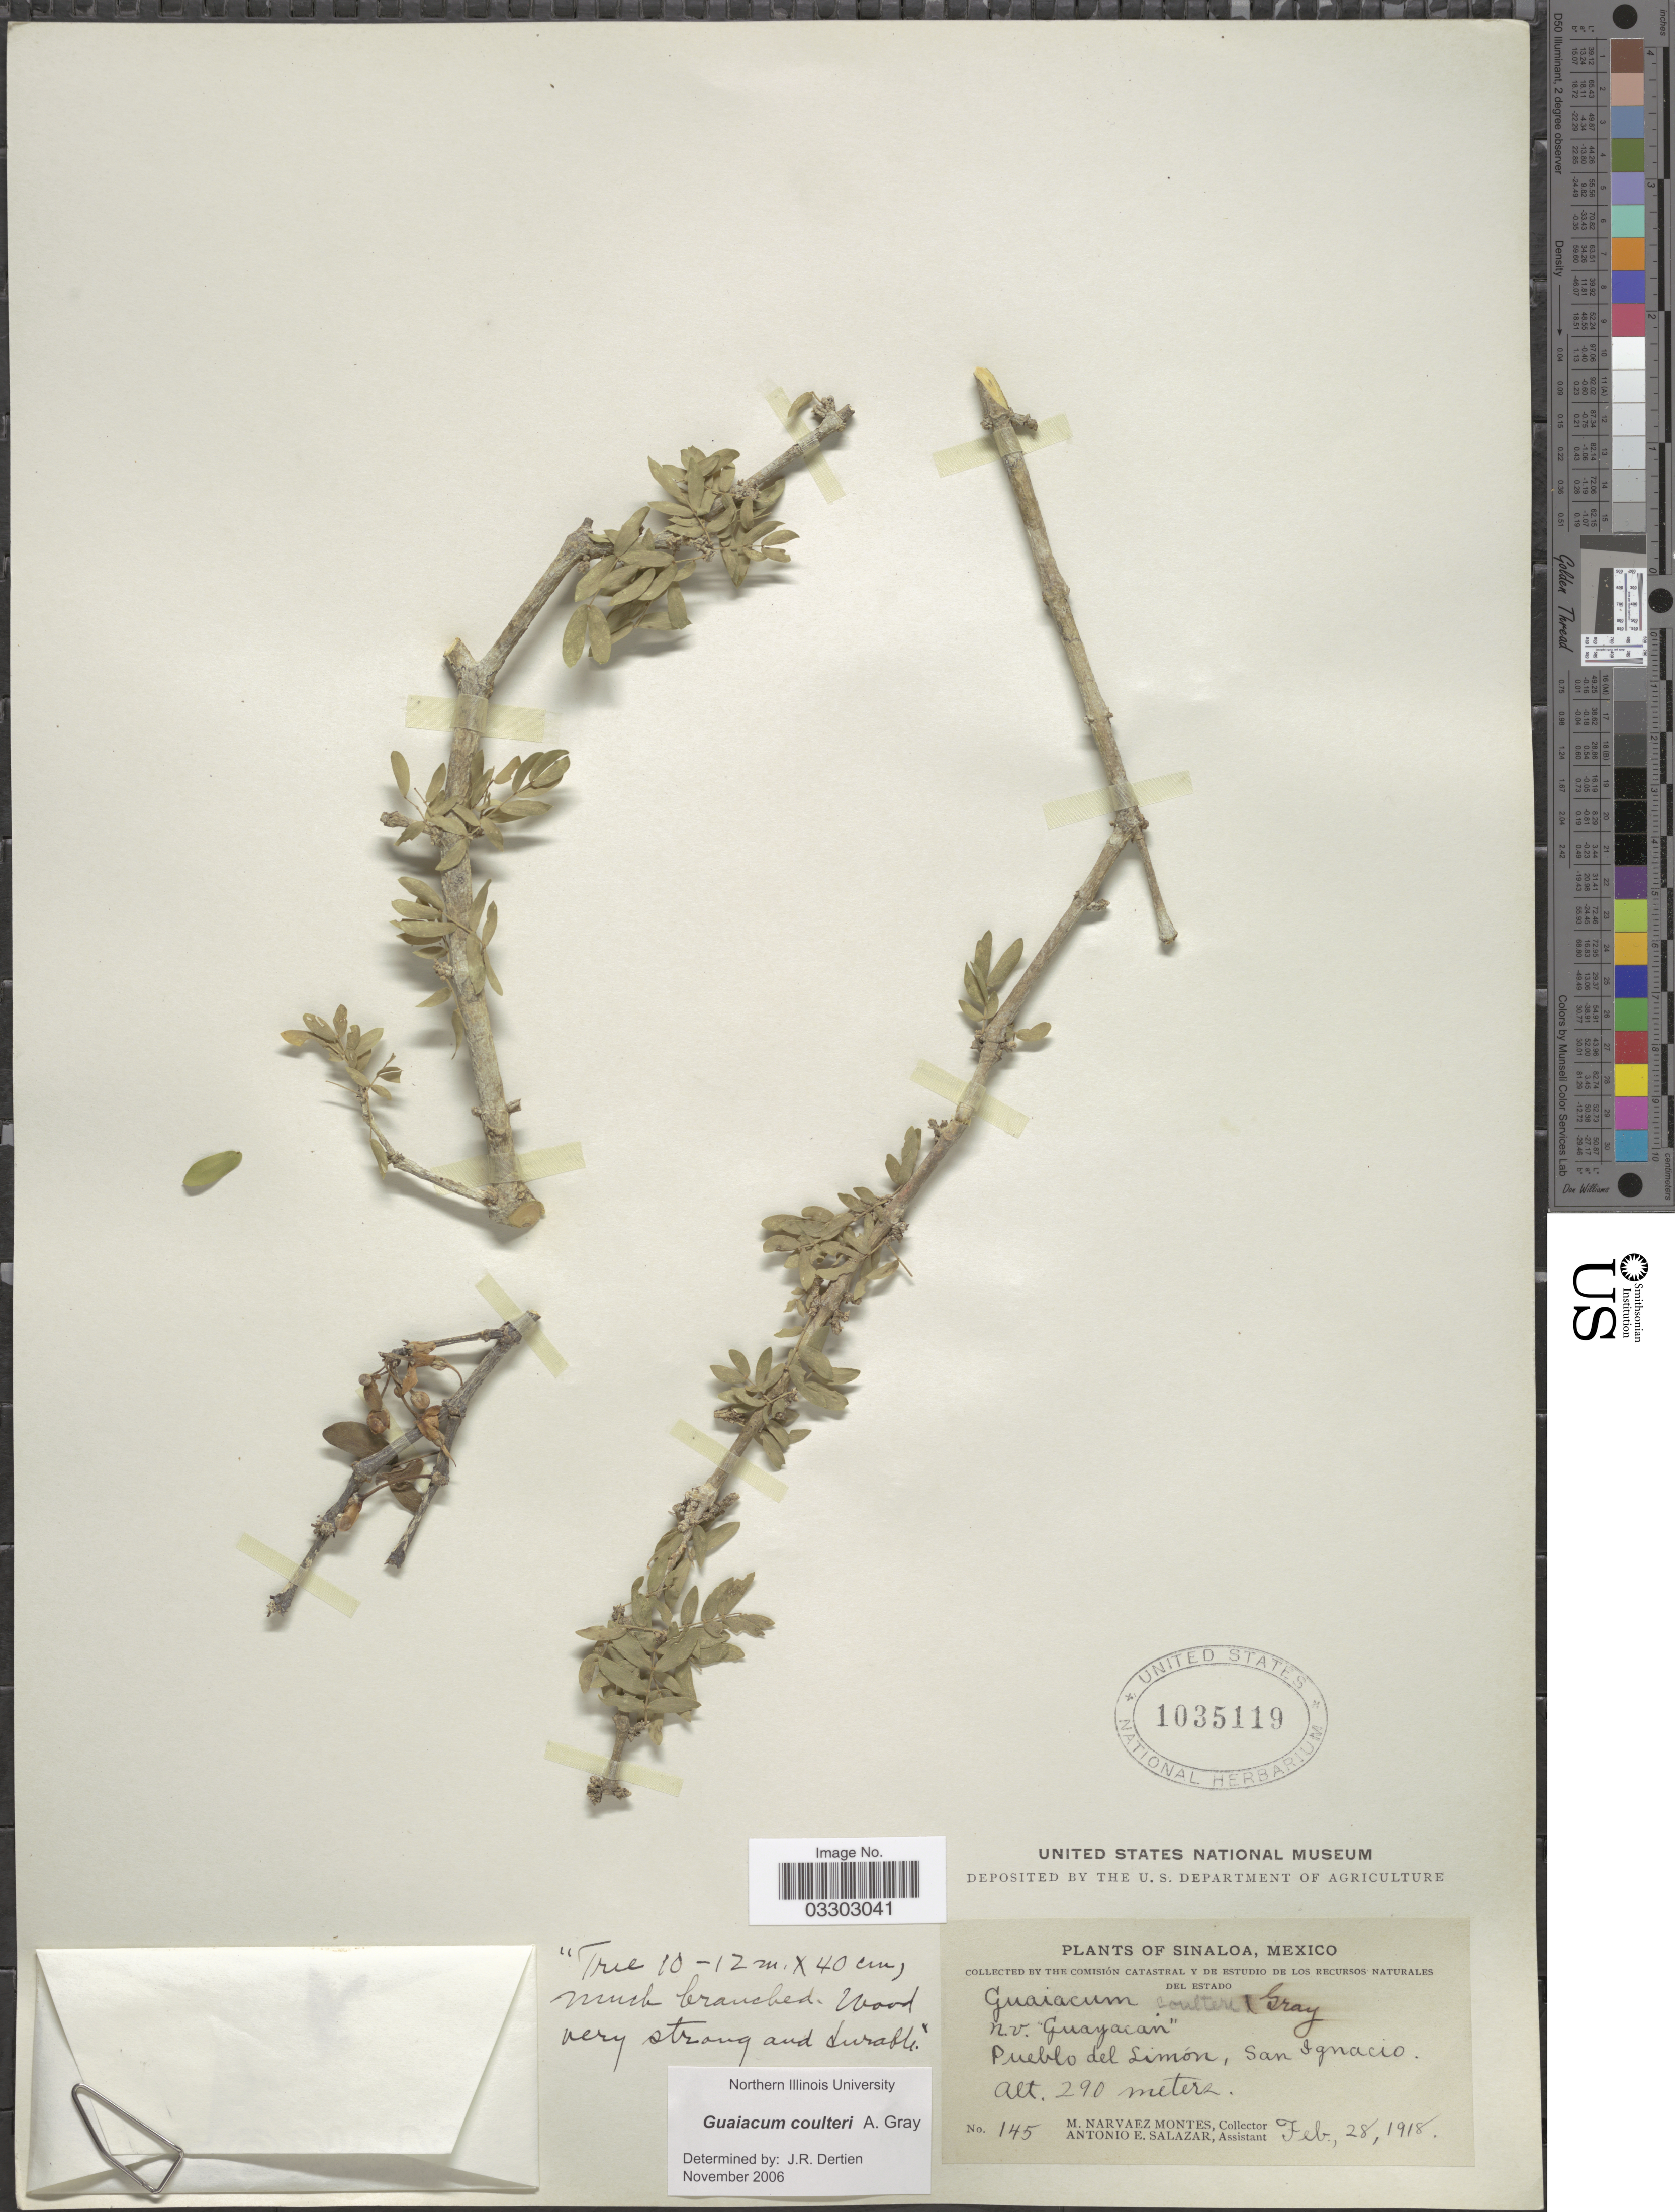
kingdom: Plantae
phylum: Tracheophyta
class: Magnoliopsida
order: Zygophyllales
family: Zygophyllaceae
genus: Guaiacum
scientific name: Guaiacum coulteri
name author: A. Gray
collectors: M. Narvaez-Montes & A. E. Salazar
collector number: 145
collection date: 1918-02-28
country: Mexico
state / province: Sinaloa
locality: Pueblo del Limón, San Ignacio.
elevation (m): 290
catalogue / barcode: US 1035119